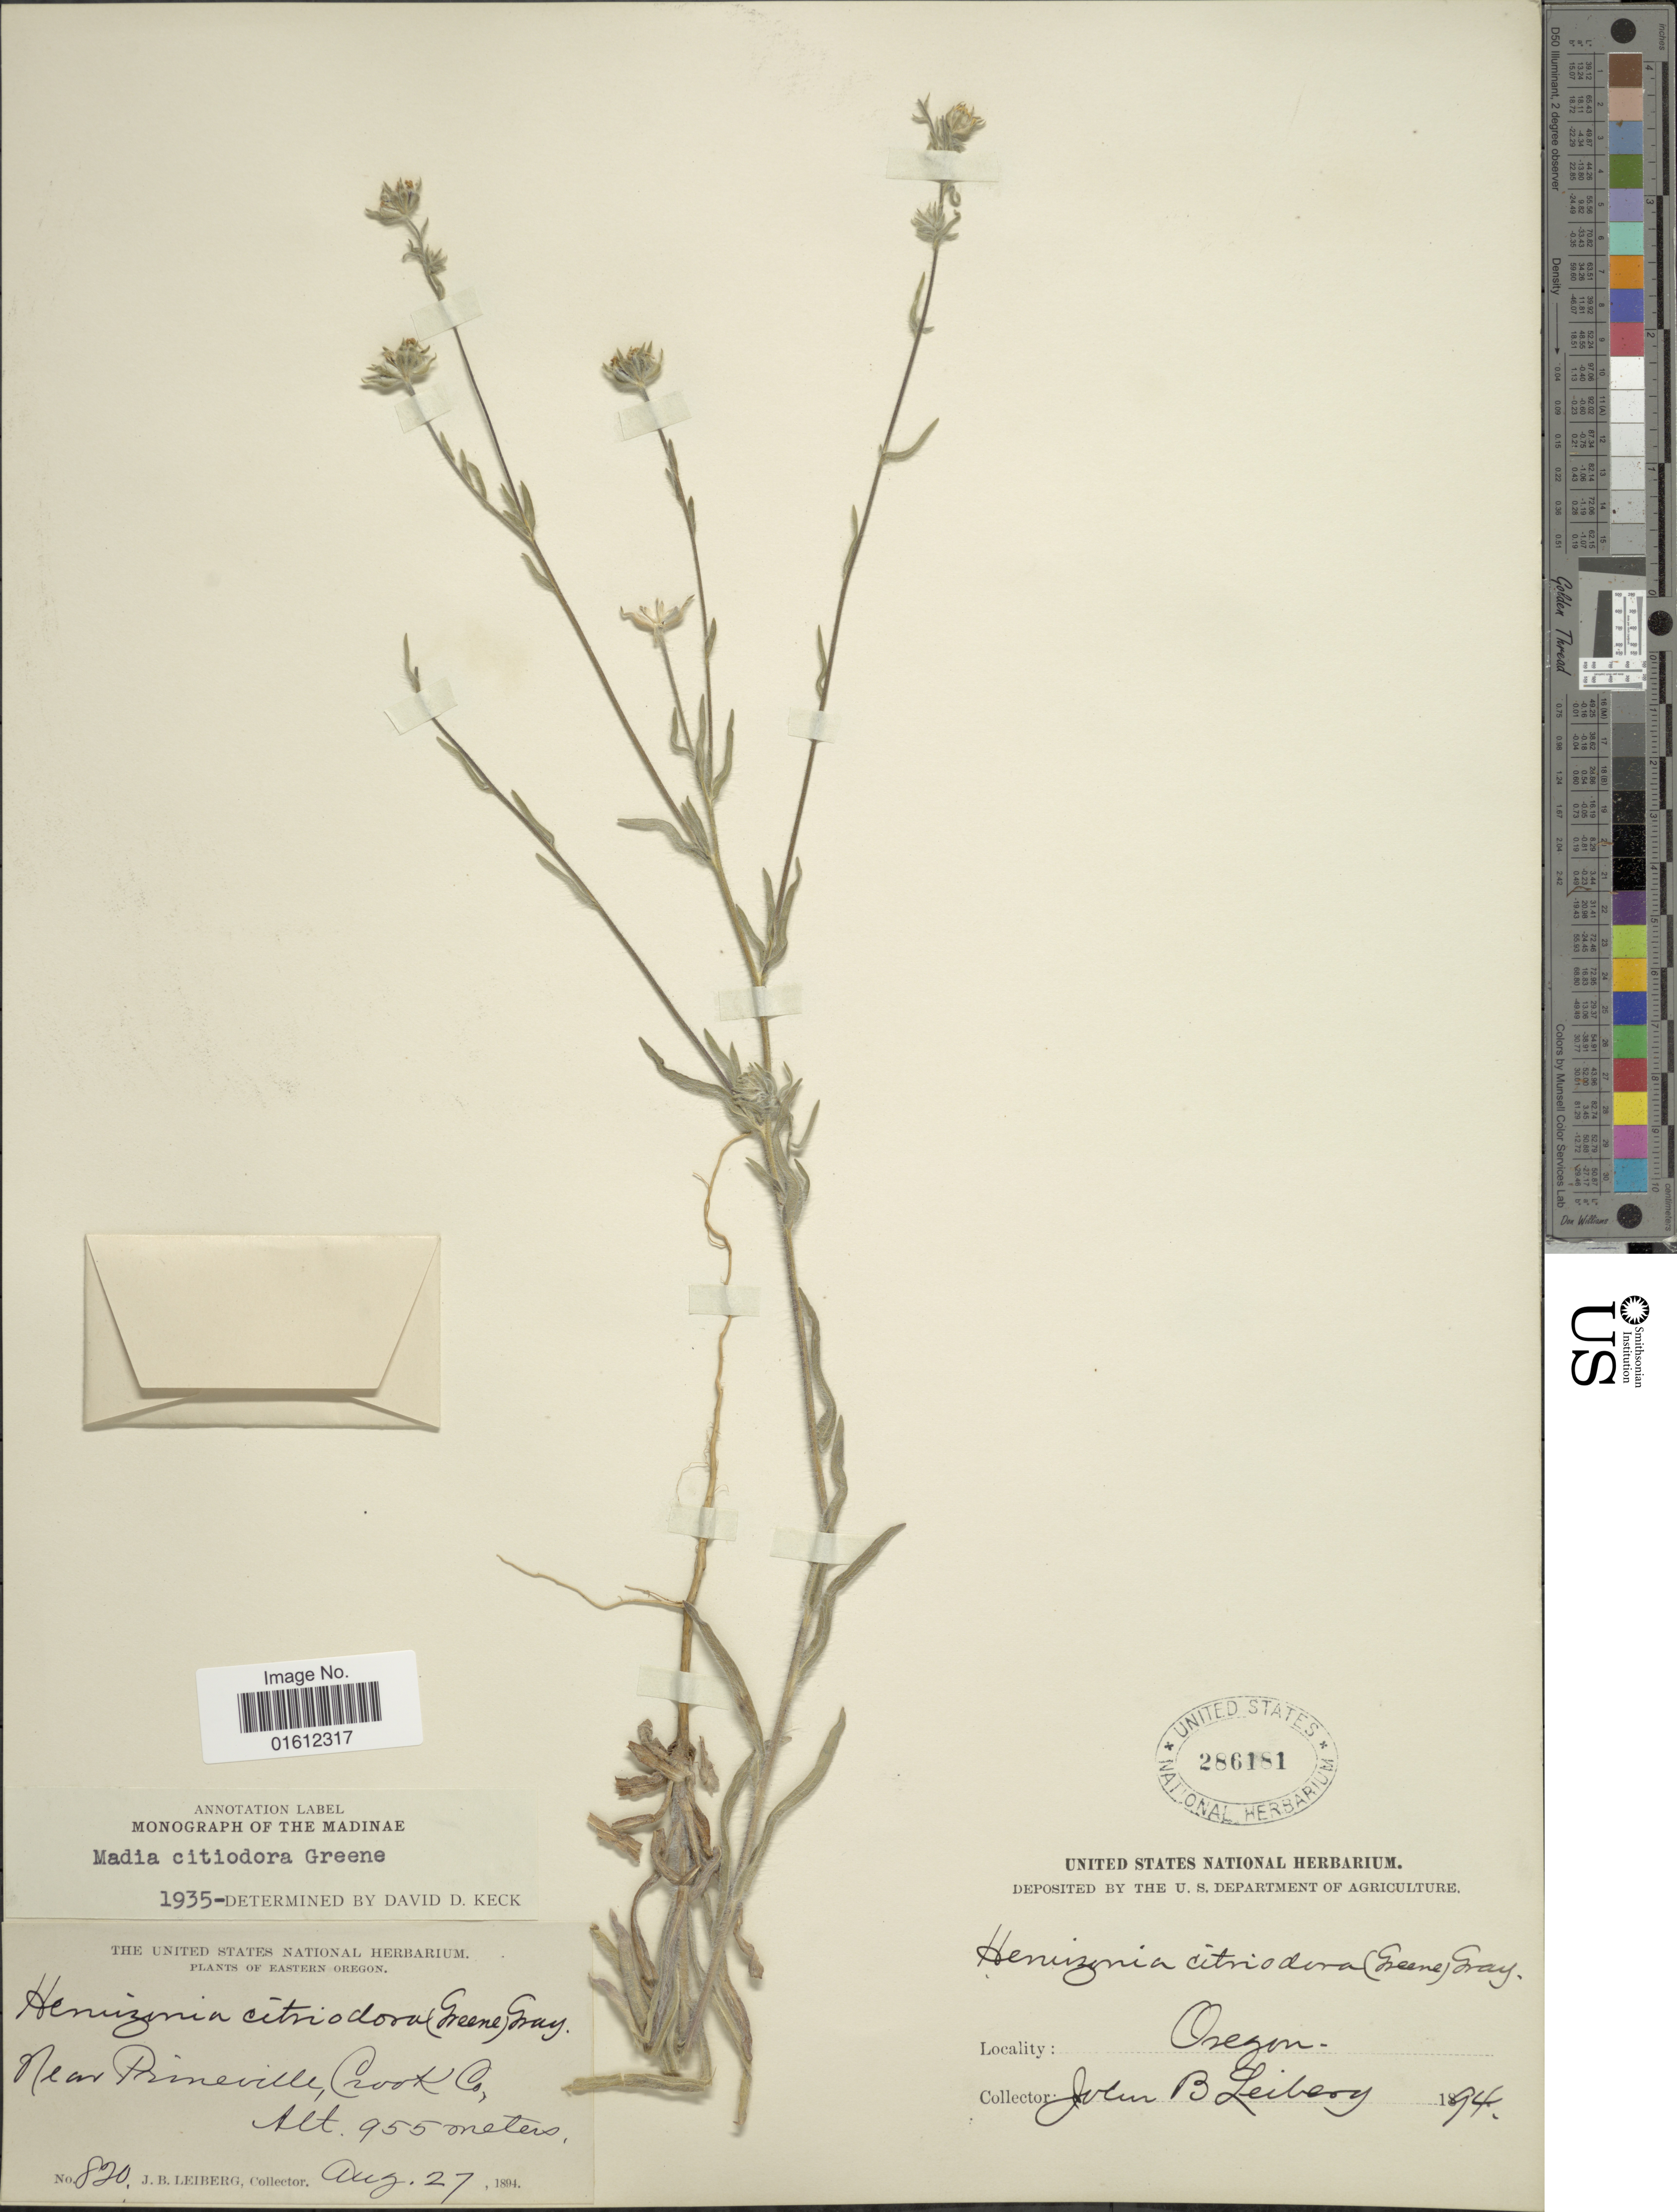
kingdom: Plantae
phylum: Tracheophyta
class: Magnoliopsida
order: Asterales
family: Asteraceae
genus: Madia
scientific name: Madia citriodora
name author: Greene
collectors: J. B. Leiberg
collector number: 820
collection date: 1894-08-27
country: United States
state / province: Oregon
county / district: Crook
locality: Near Primeville, Crook Co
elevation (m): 955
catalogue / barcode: US 286181